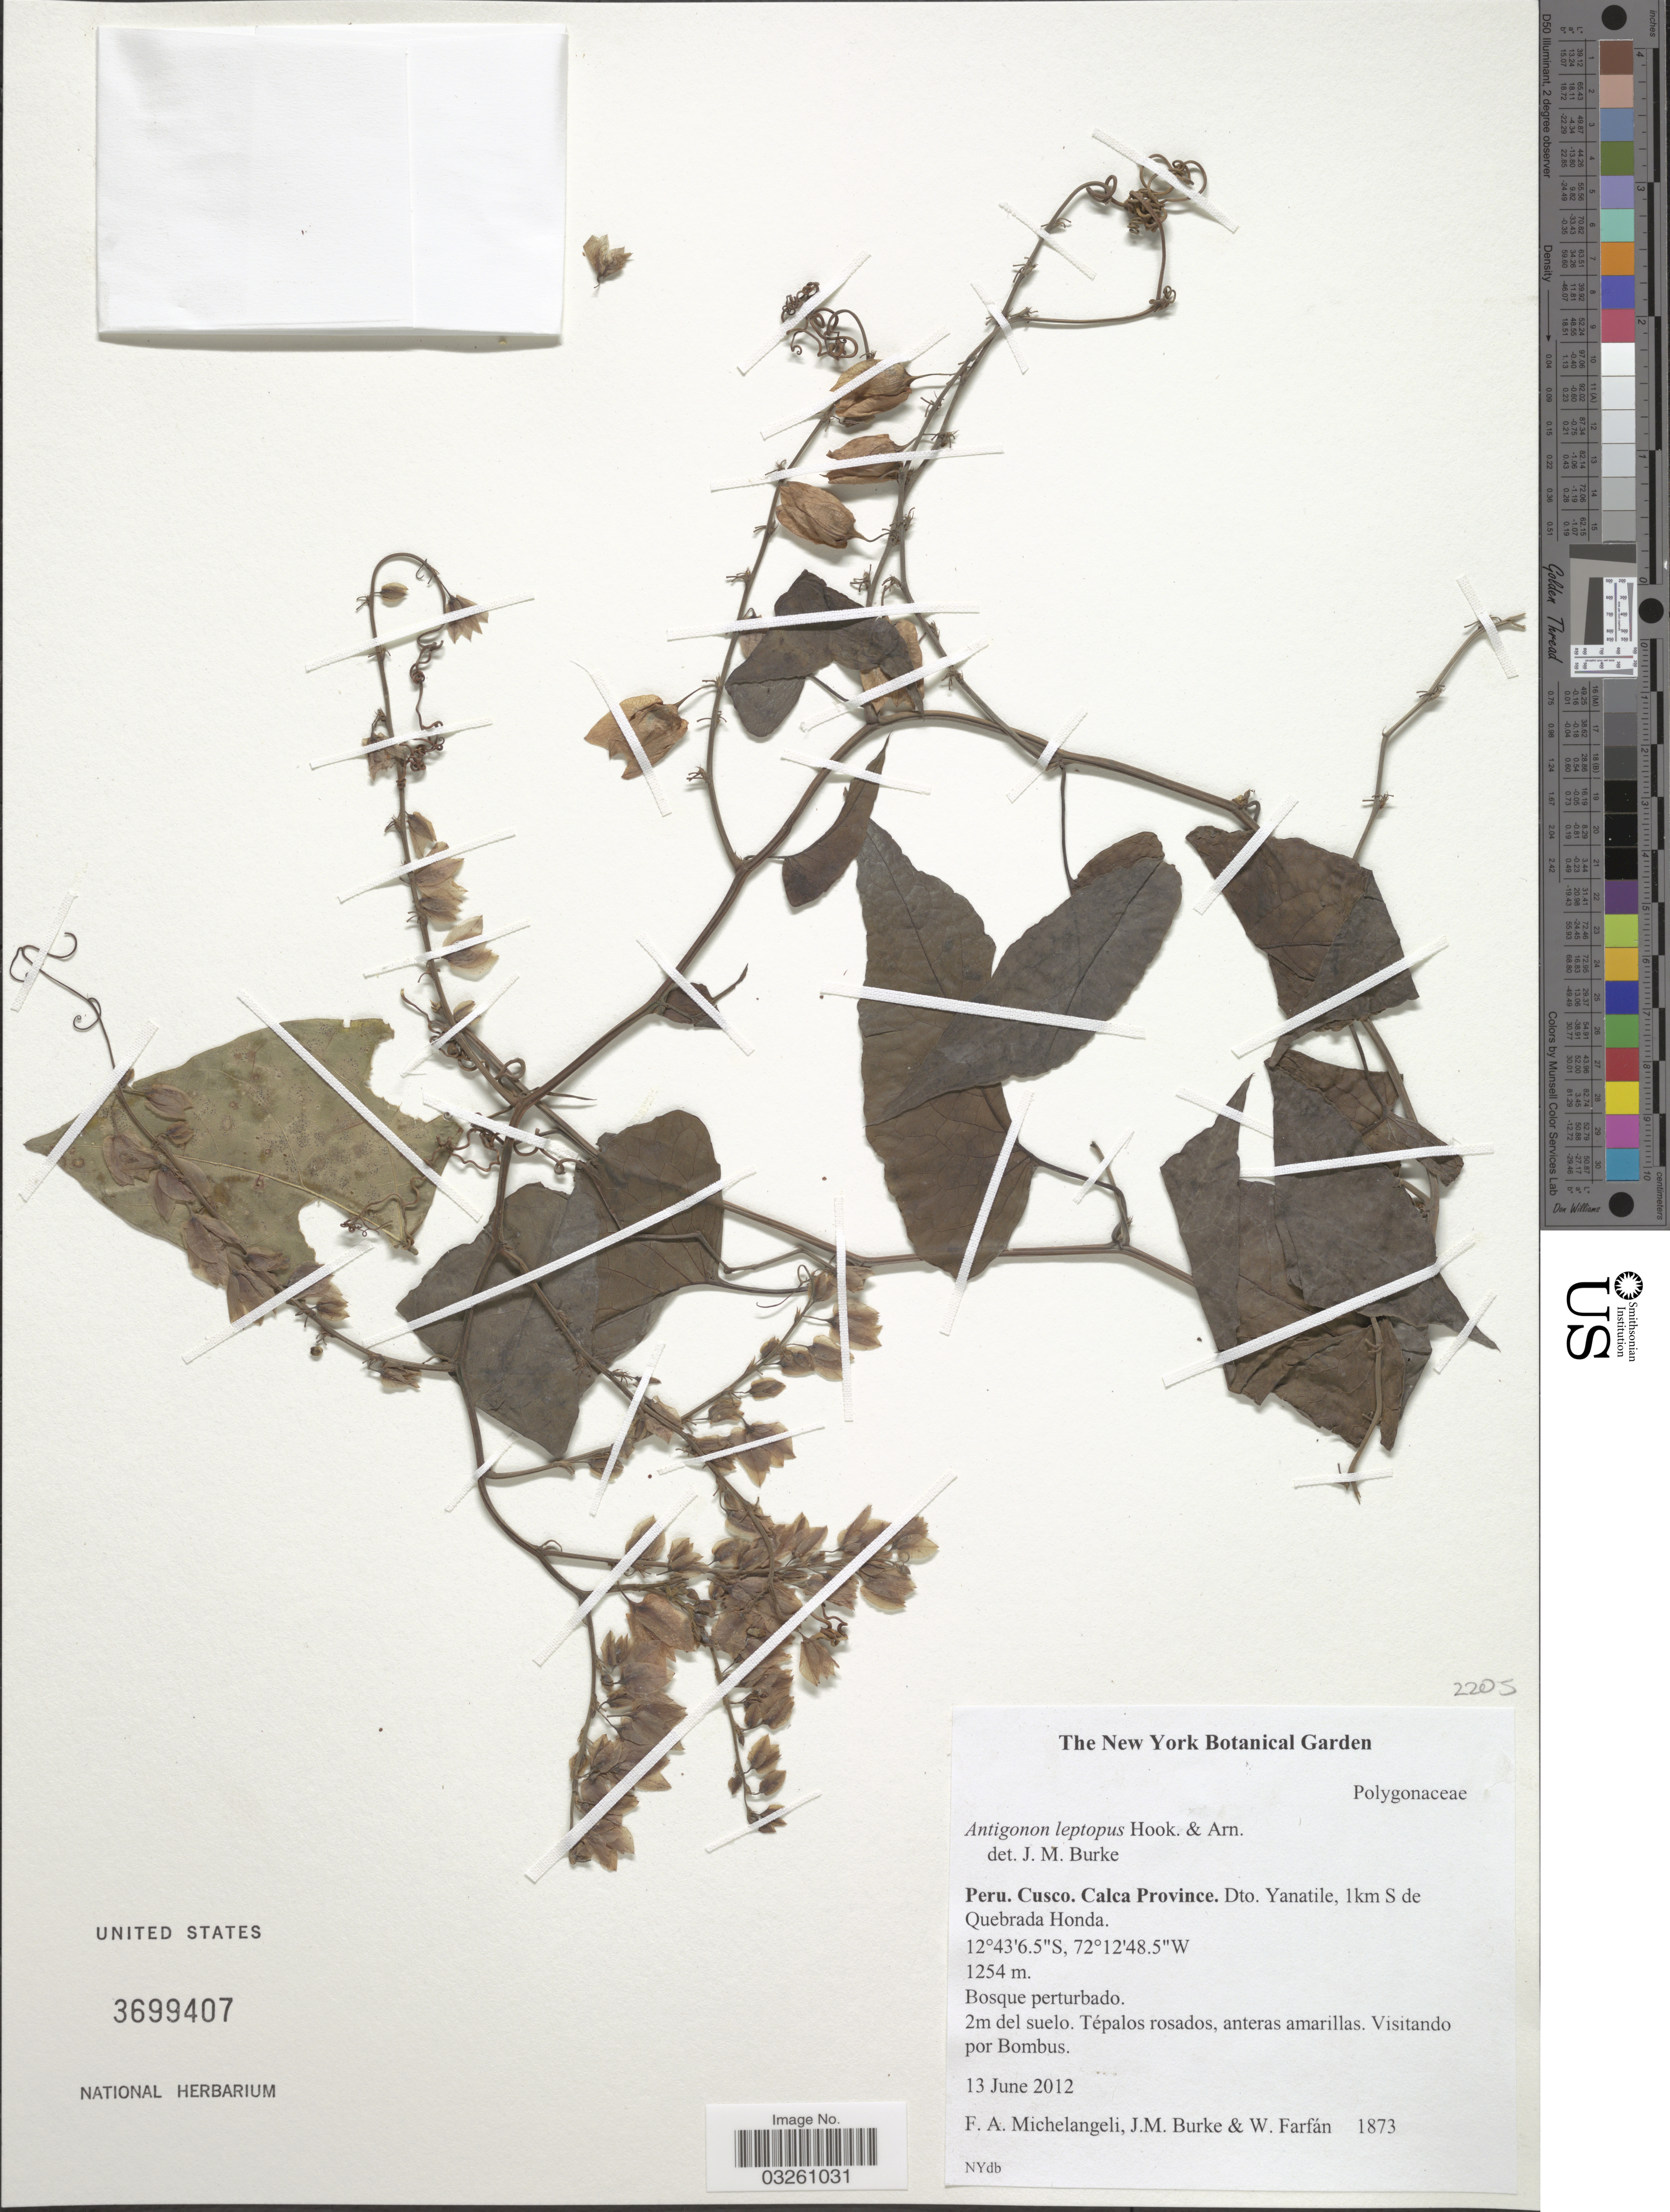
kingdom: Plantae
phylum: Tracheophyta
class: Magnoliopsida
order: Caryophyllales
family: Polygonaceae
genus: Antigonon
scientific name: Antigonon leptopus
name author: Hook. & Arn.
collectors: F. A. Michelangeli, Jac. M. Burke & W. Farfán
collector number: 1873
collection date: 2012-06-13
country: Peru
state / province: Cusco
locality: Calca Province. Dto. Yanatile, 1km S de Quebrada Honda.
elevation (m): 1254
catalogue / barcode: US 3699407